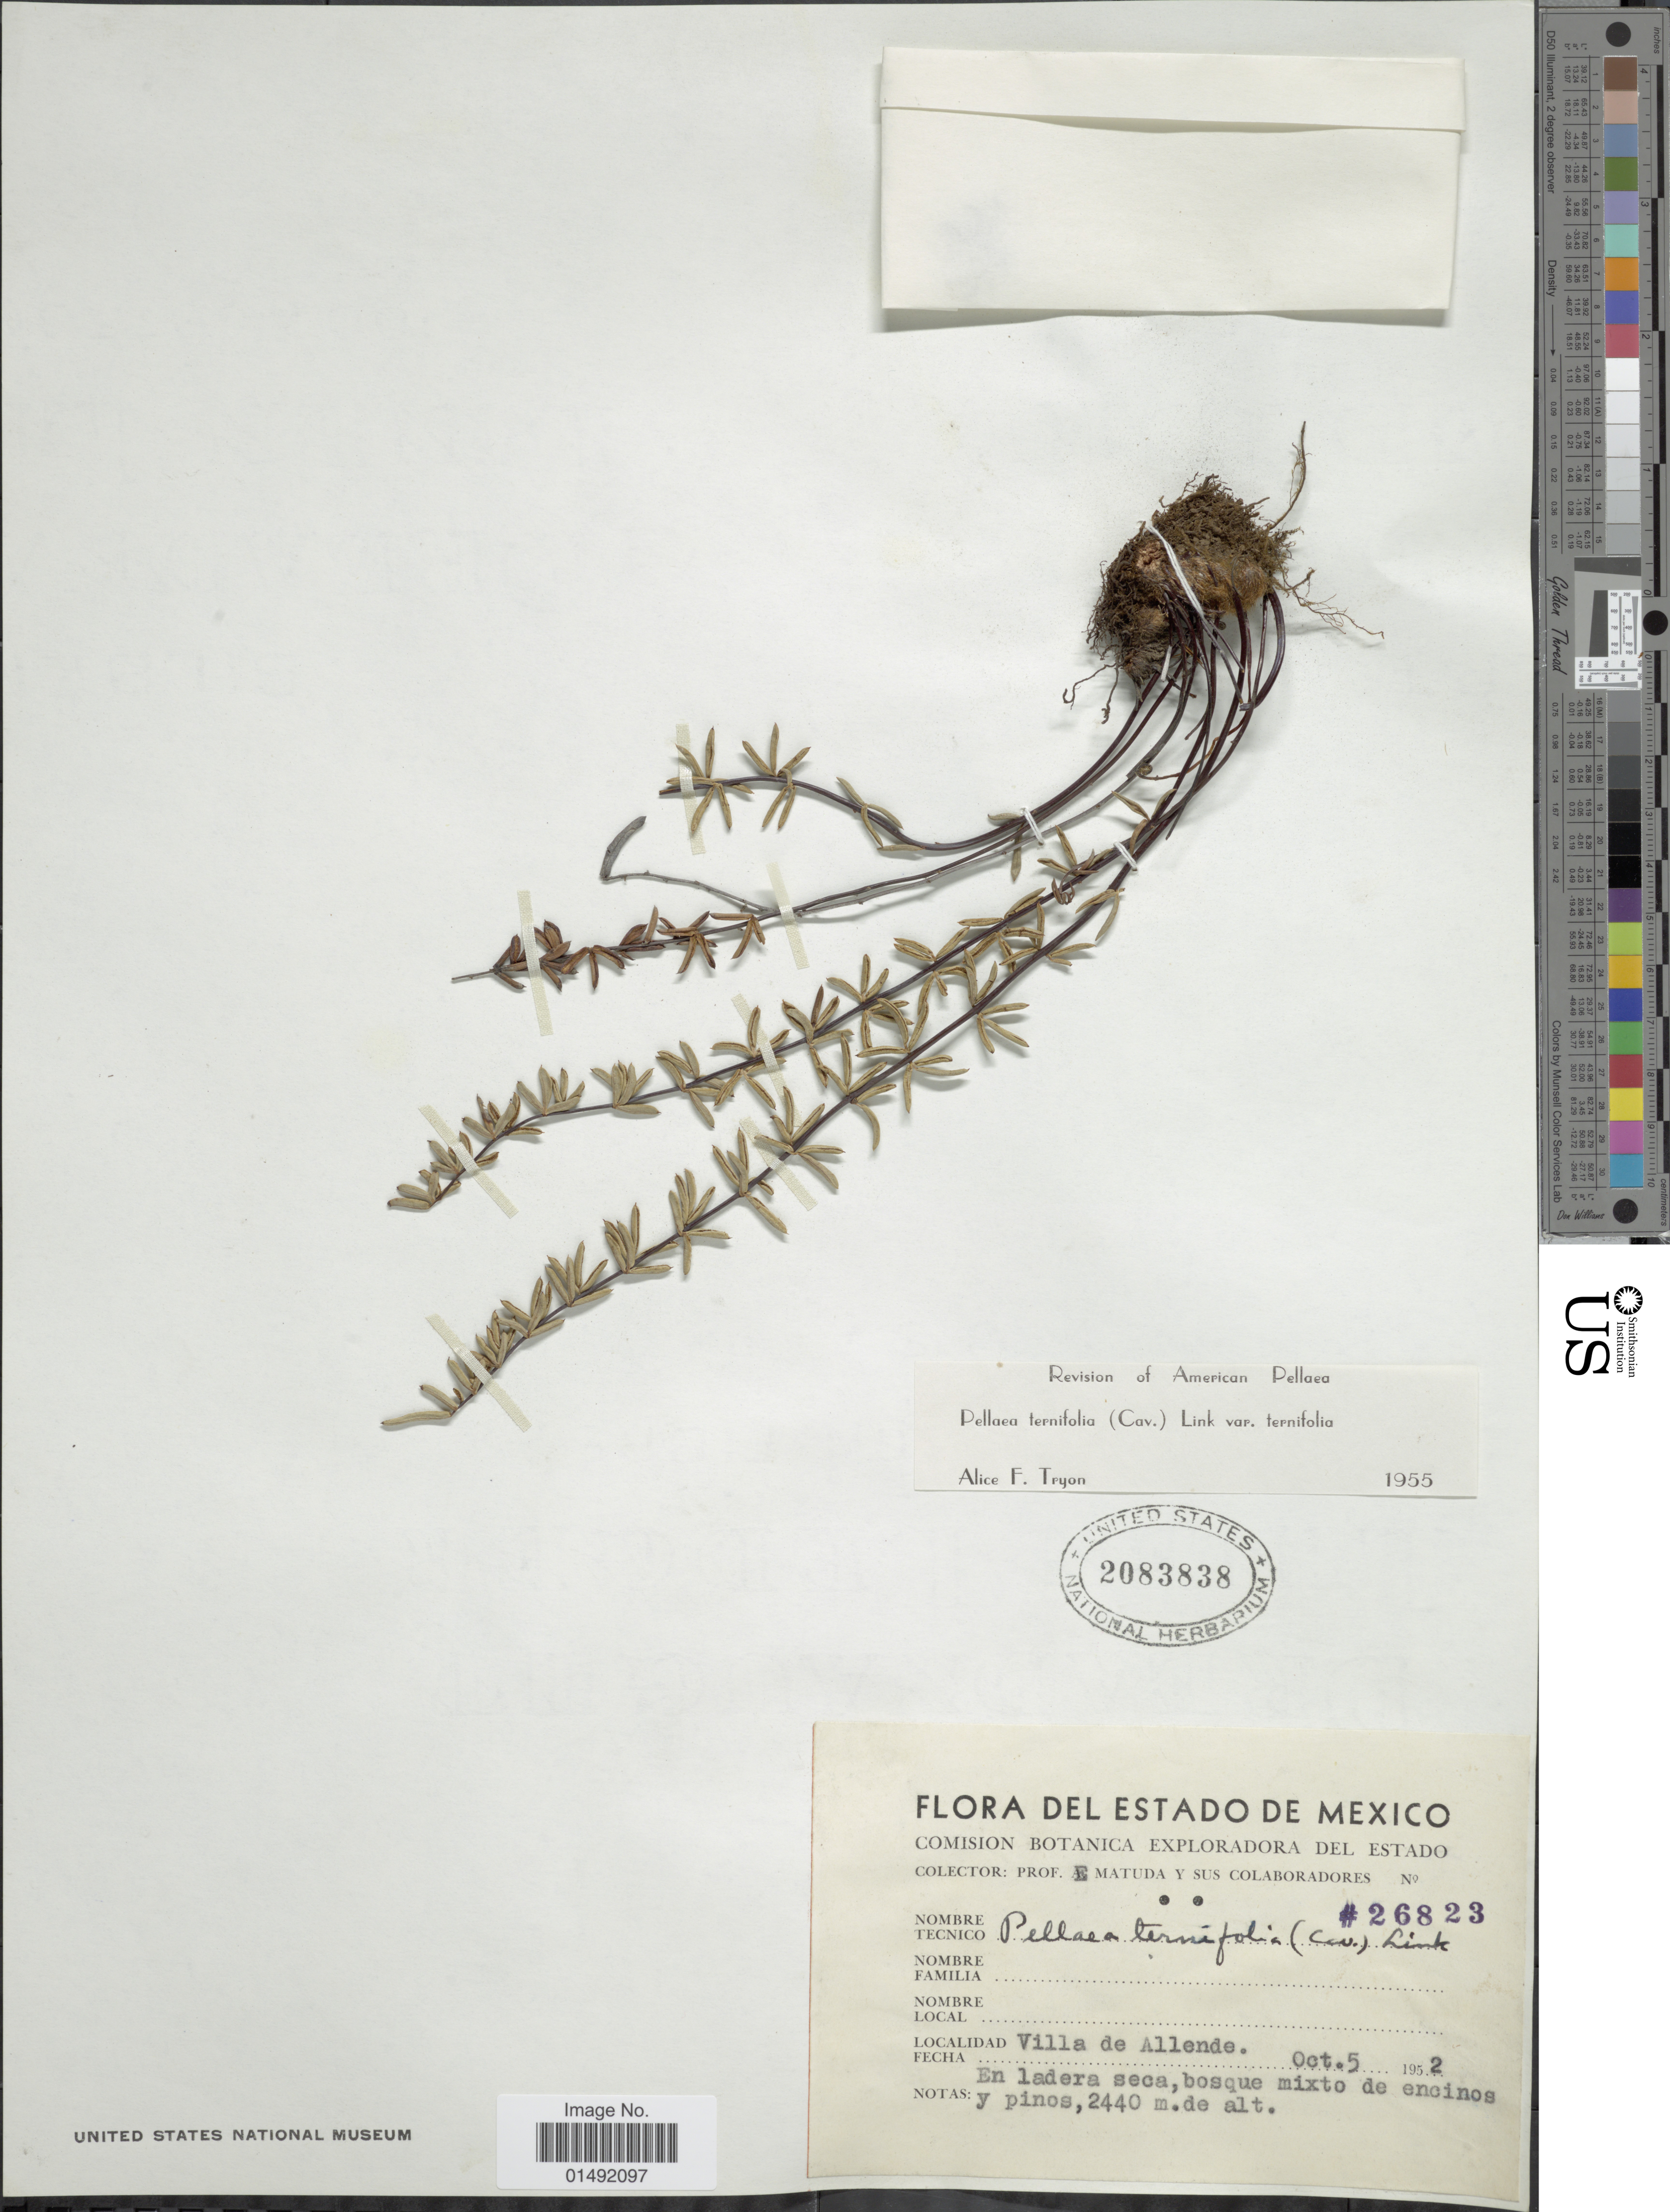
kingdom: Plantae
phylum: Tracheophyta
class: Polypodiopsida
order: Polypodiales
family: Pteridaceae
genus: Pellaea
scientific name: Pellaea ternifolia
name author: (Cav.) Link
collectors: E. Matuda & et al.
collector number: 26823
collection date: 1952-10-05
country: Mexico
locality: Villa de Allende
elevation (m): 2440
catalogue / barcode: US 2083838